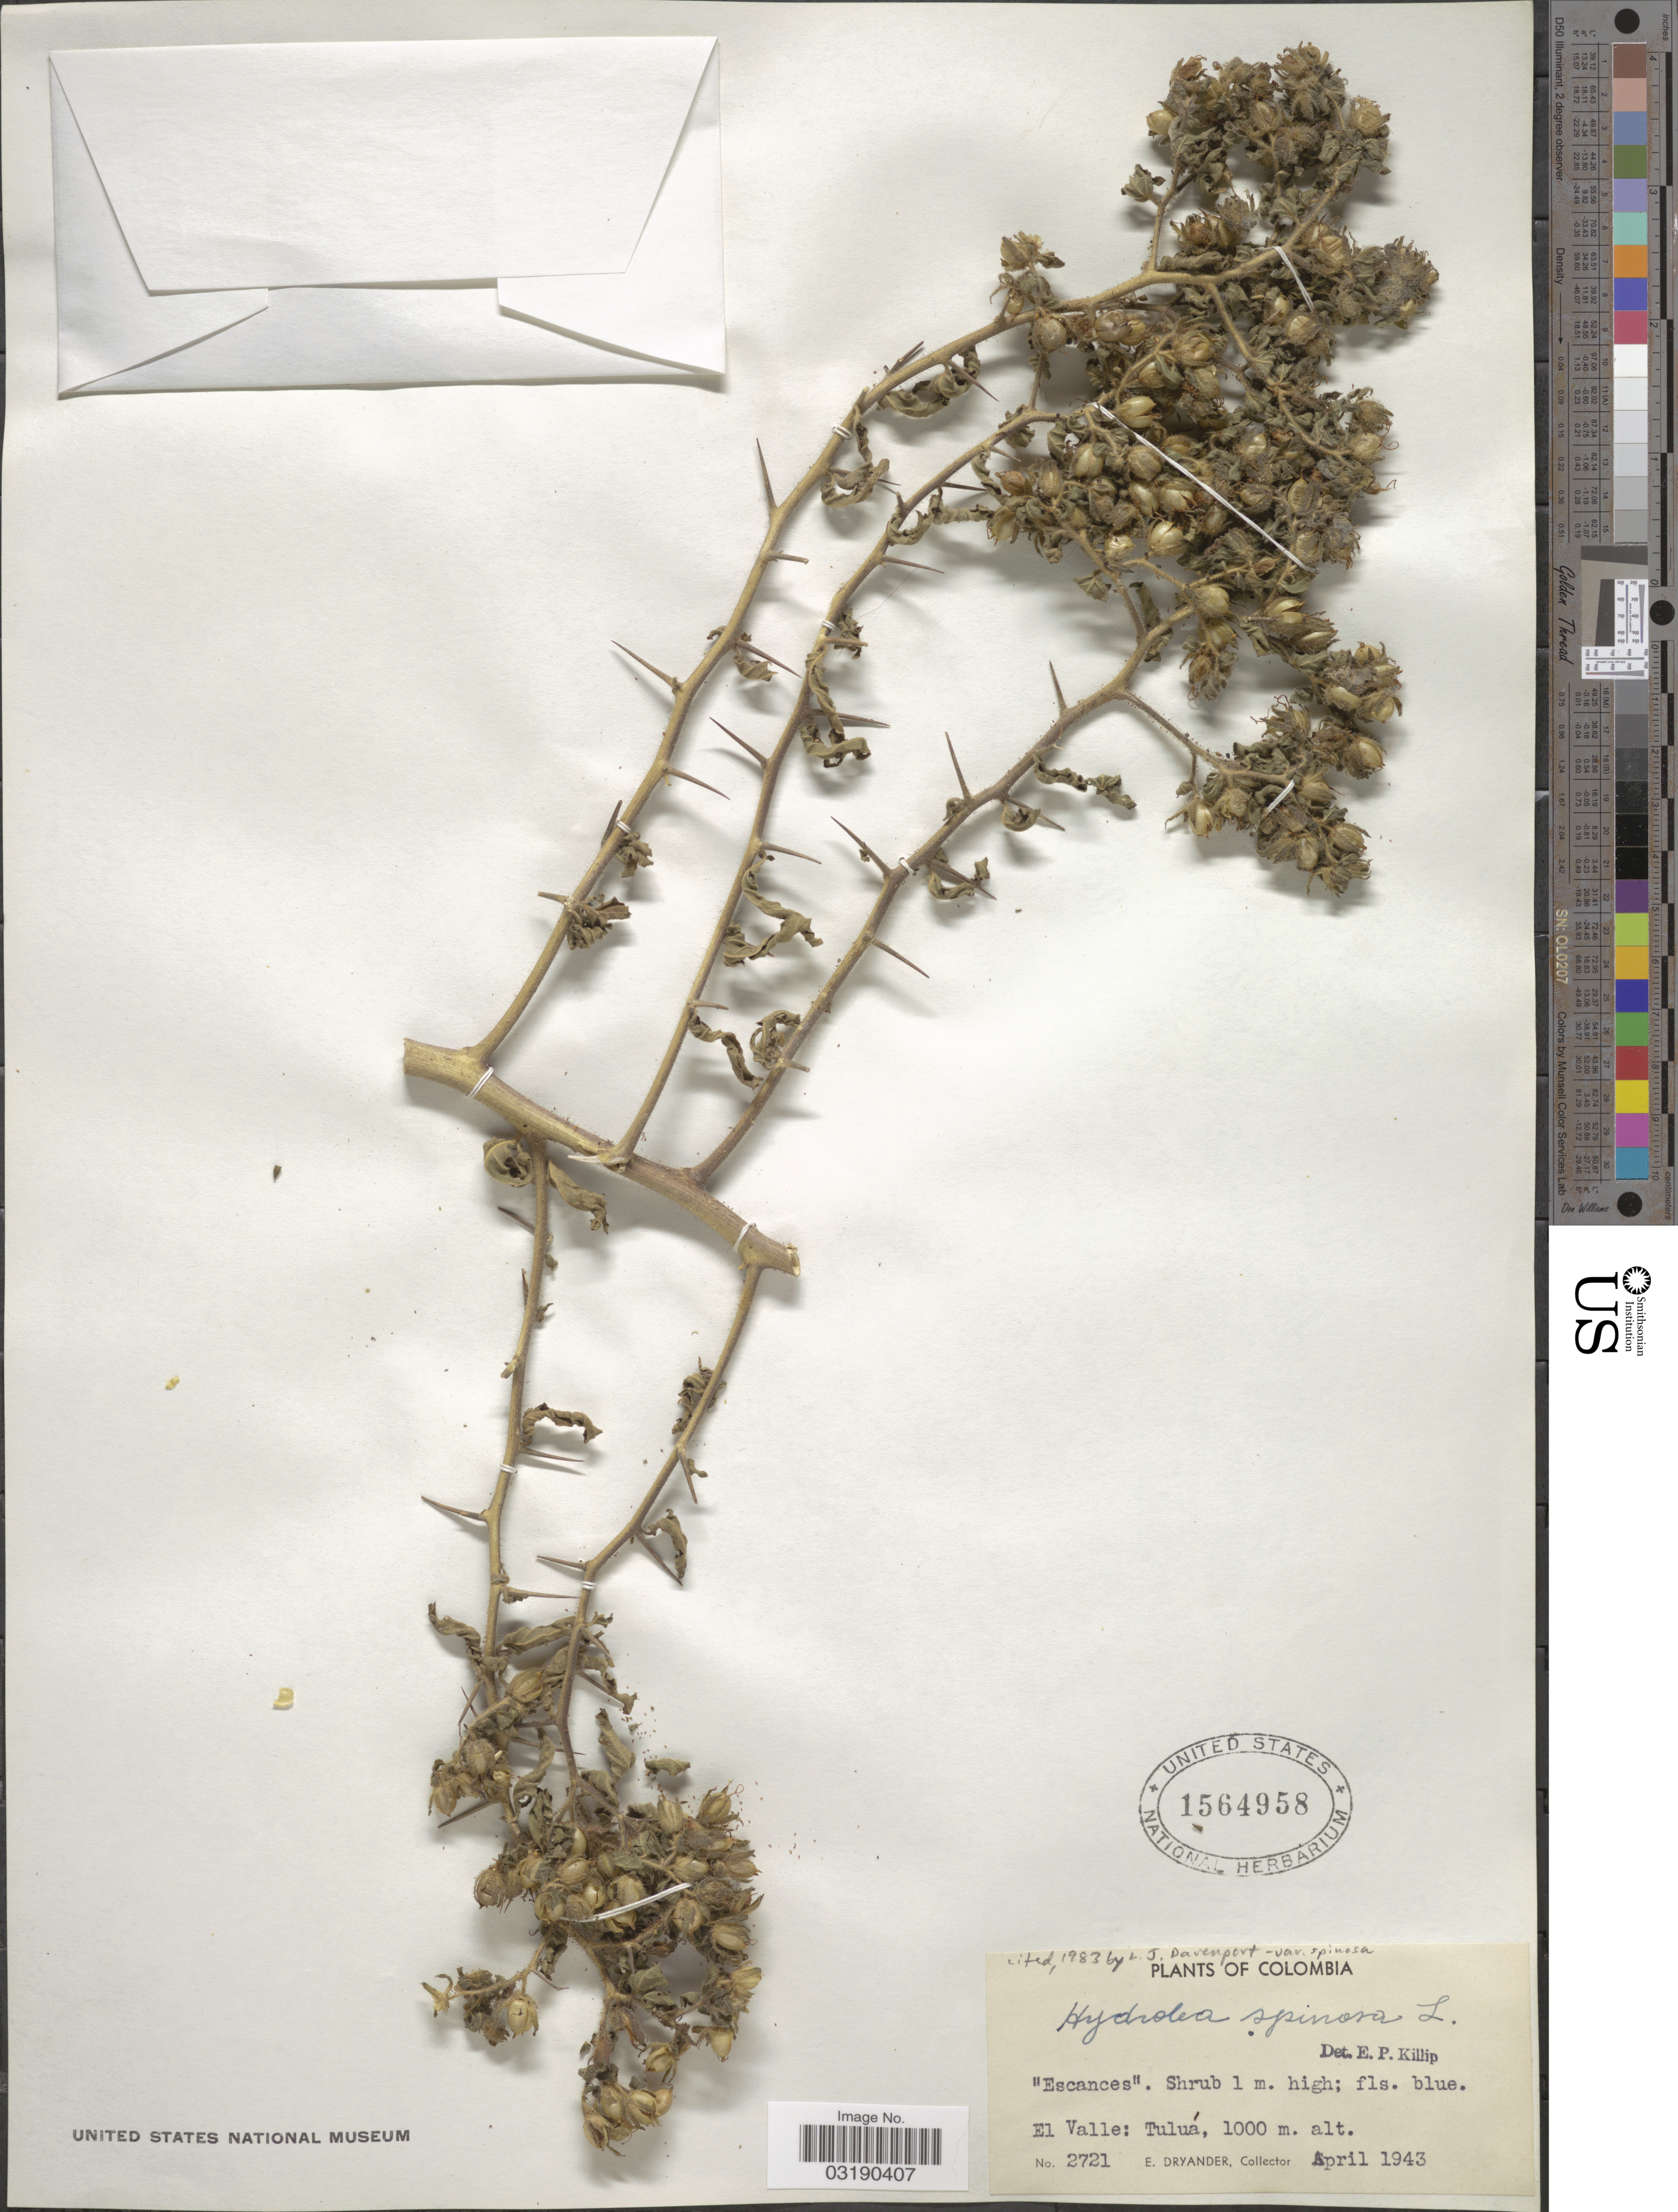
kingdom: Plantae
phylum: Tracheophyta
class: Magnoliopsida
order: Solanales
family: Hydroleaceae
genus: Hydrolea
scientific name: Hydrolea spinosa var. spinosa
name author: L.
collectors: E. Dryander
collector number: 2721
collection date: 1943-04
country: Colombia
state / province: Valle del Cauca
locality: El Valle: Tuluá.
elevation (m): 1000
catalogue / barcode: US 1564958